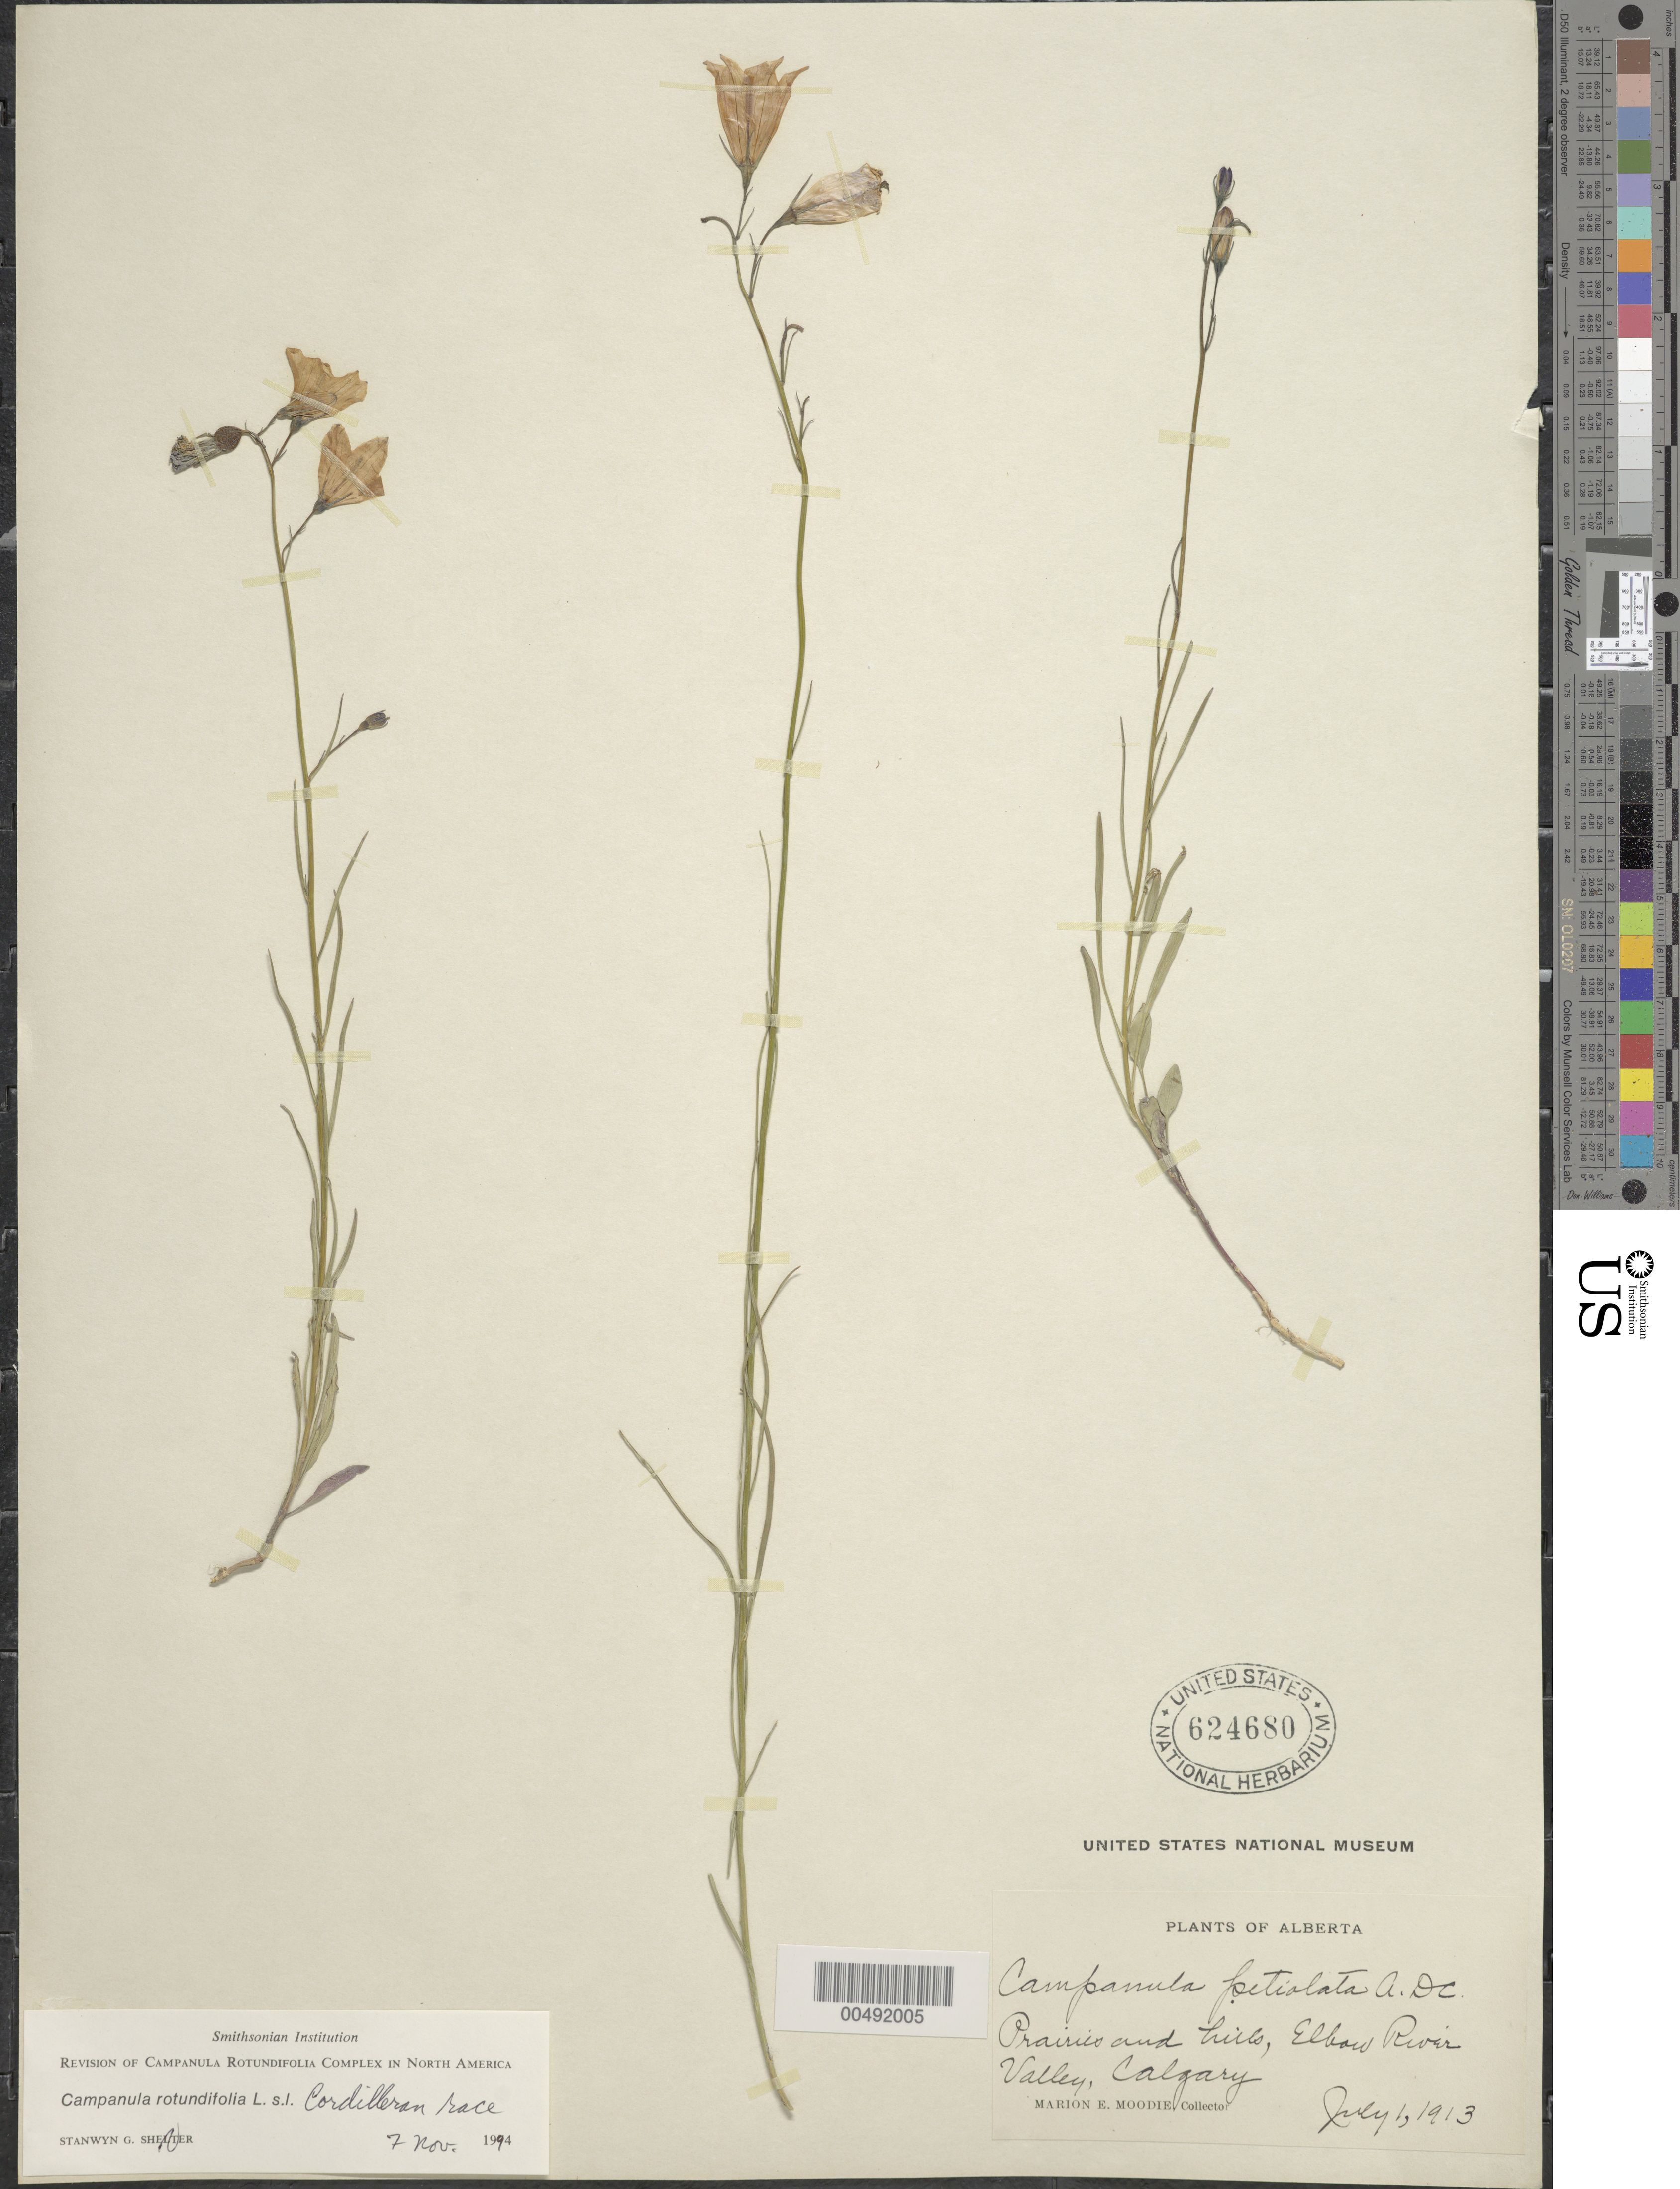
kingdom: Plantae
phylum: Tracheophyta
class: Magnoliopsida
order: Asterales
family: Campanulaceae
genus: Campanula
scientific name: Campanula rotundifolia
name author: L.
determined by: Shetler, Stanwyn G., (US), NMNH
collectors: M. E. Moodie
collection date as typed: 01 Jul 1913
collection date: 1913-07-01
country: Canada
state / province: Alberta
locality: Calgary, Elbow River Valley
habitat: prairies and hills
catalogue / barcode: US 624680